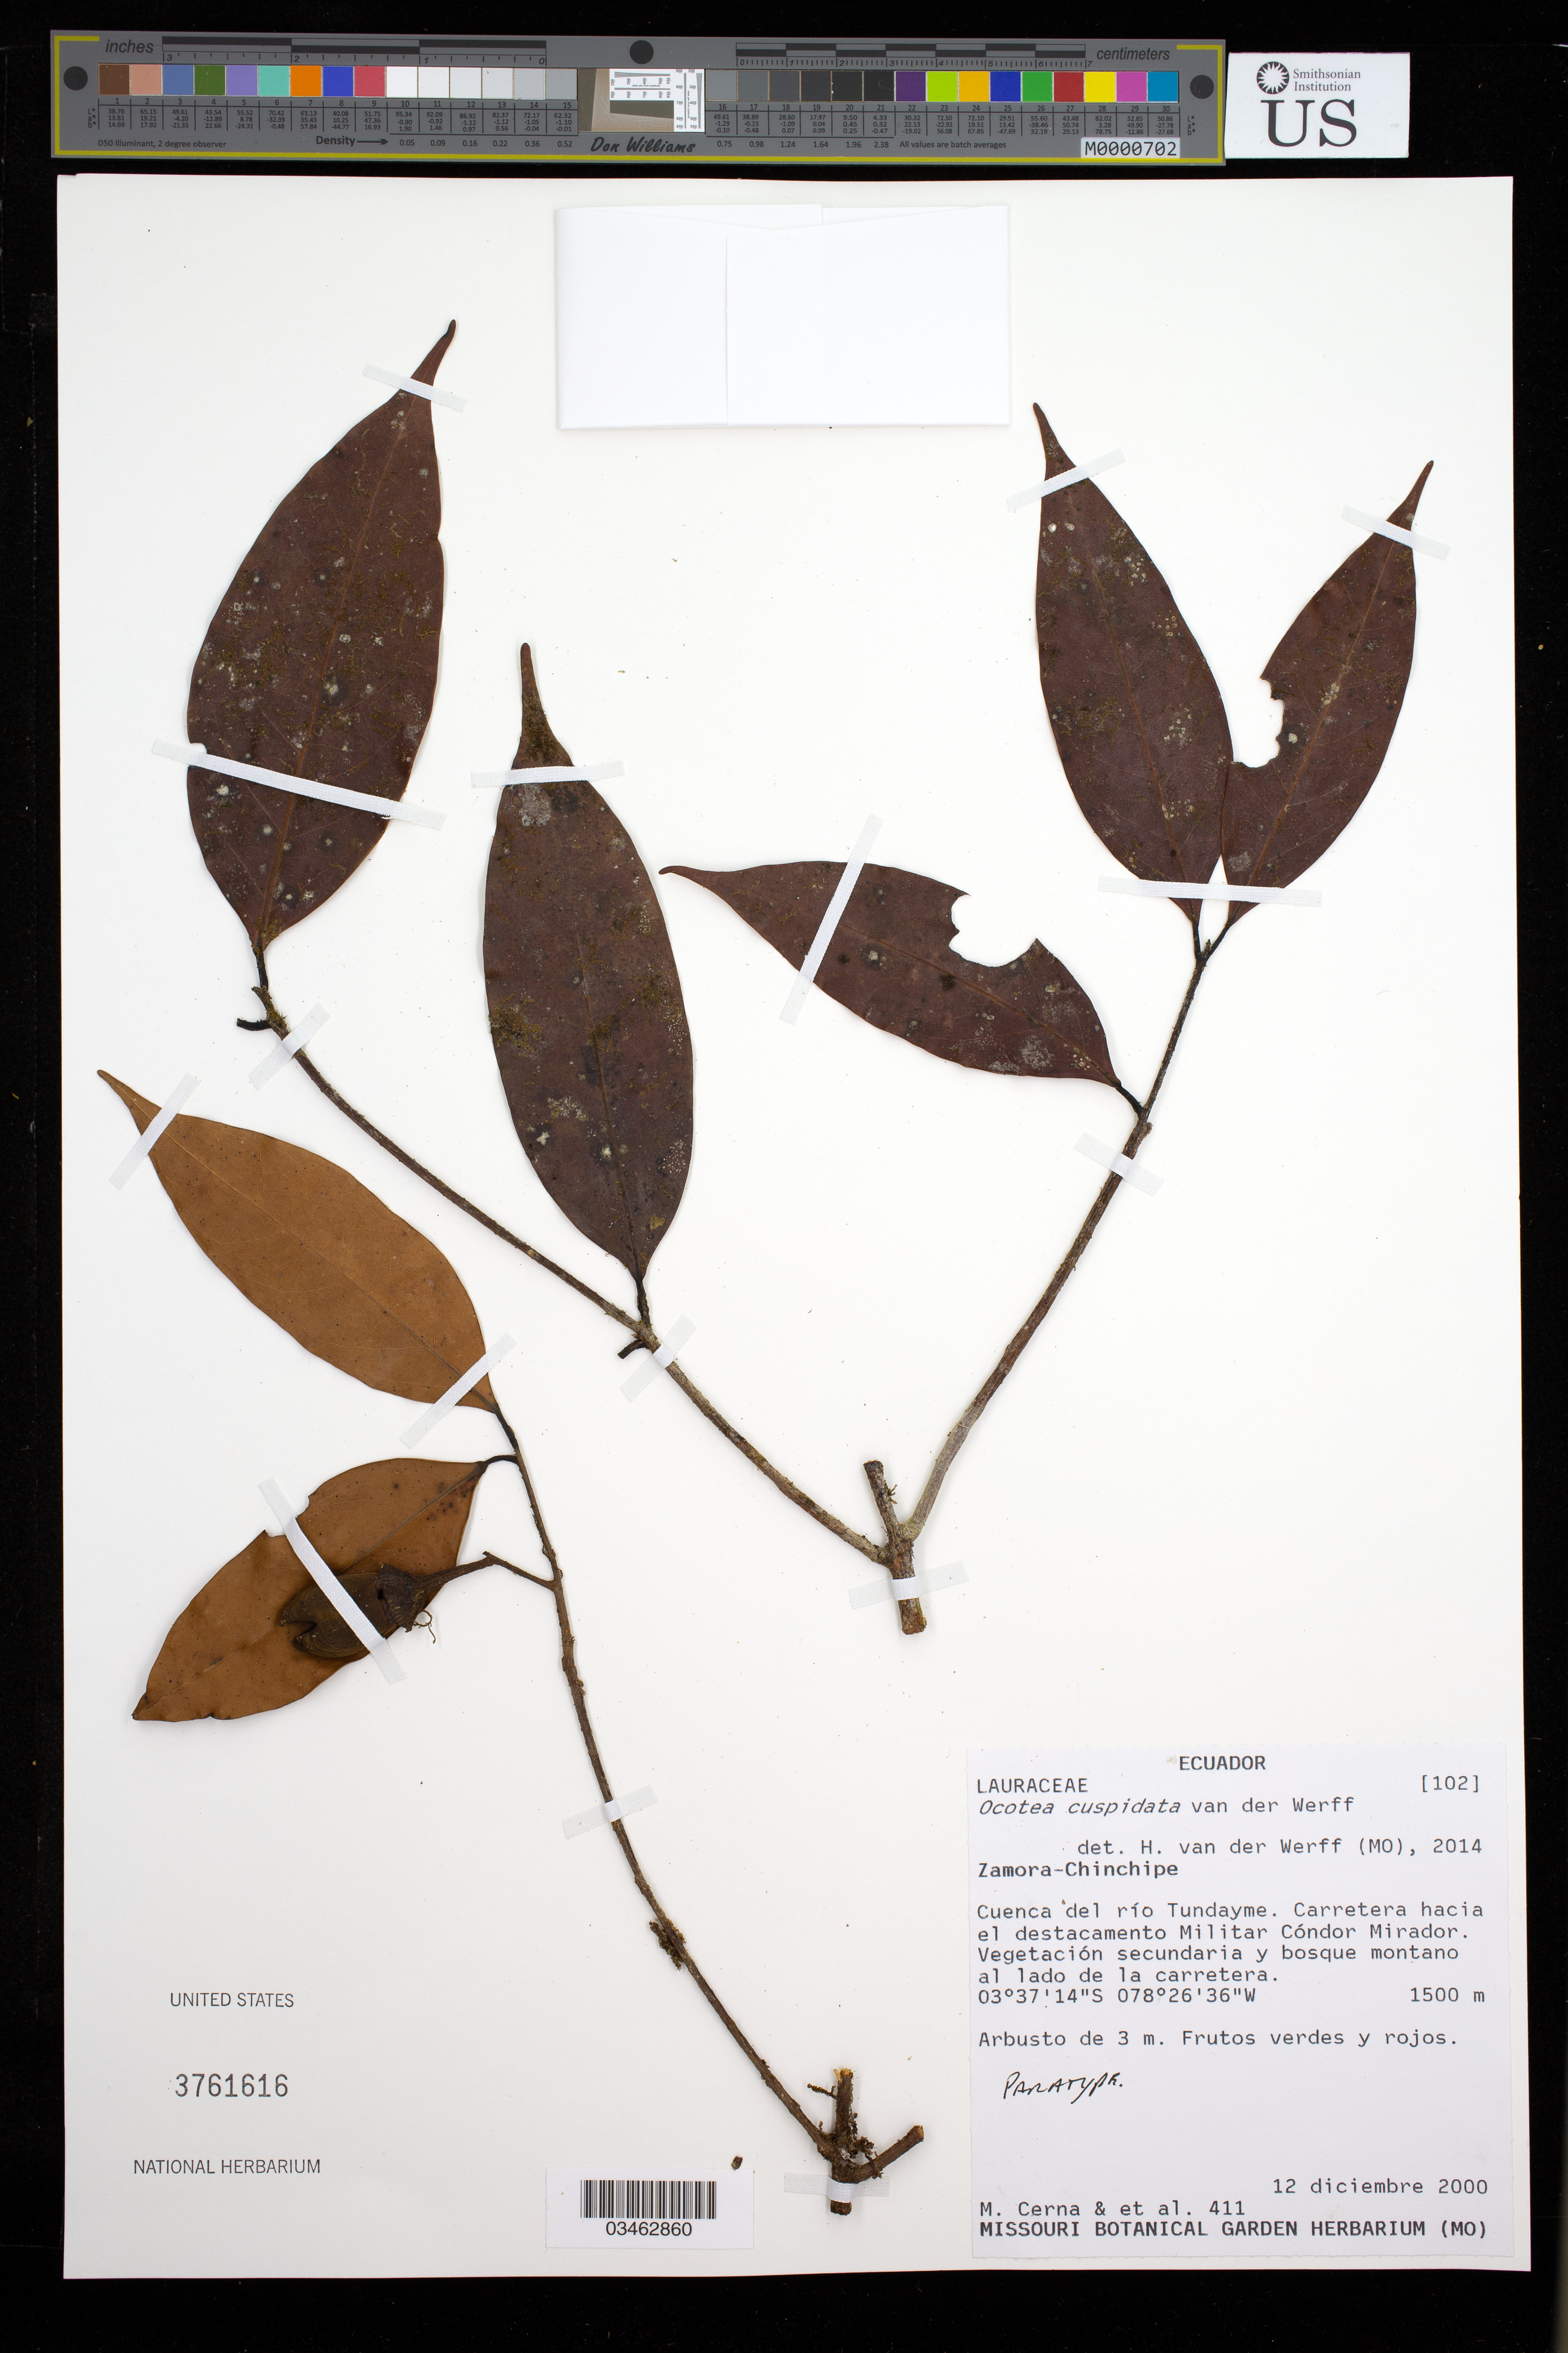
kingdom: Plantae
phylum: Tracheophyta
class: Magnoliopsida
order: Laurales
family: Lauraceae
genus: Ocotea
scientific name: Ocotea cuspidata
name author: van der Werff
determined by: van der Werff, H. H.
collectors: M. Cerna et al.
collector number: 411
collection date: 2000-12-12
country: Ecuador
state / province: Zamora-Chinchipe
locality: Cuenca del rio Tundayme. Carretera hacia el destacamento Militar Condor Mirador.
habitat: Vegetacion secundaria y bosque montano al lado de la carretera.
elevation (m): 1500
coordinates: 03 37 14 S, 078 26 36 W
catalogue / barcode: US 3761616